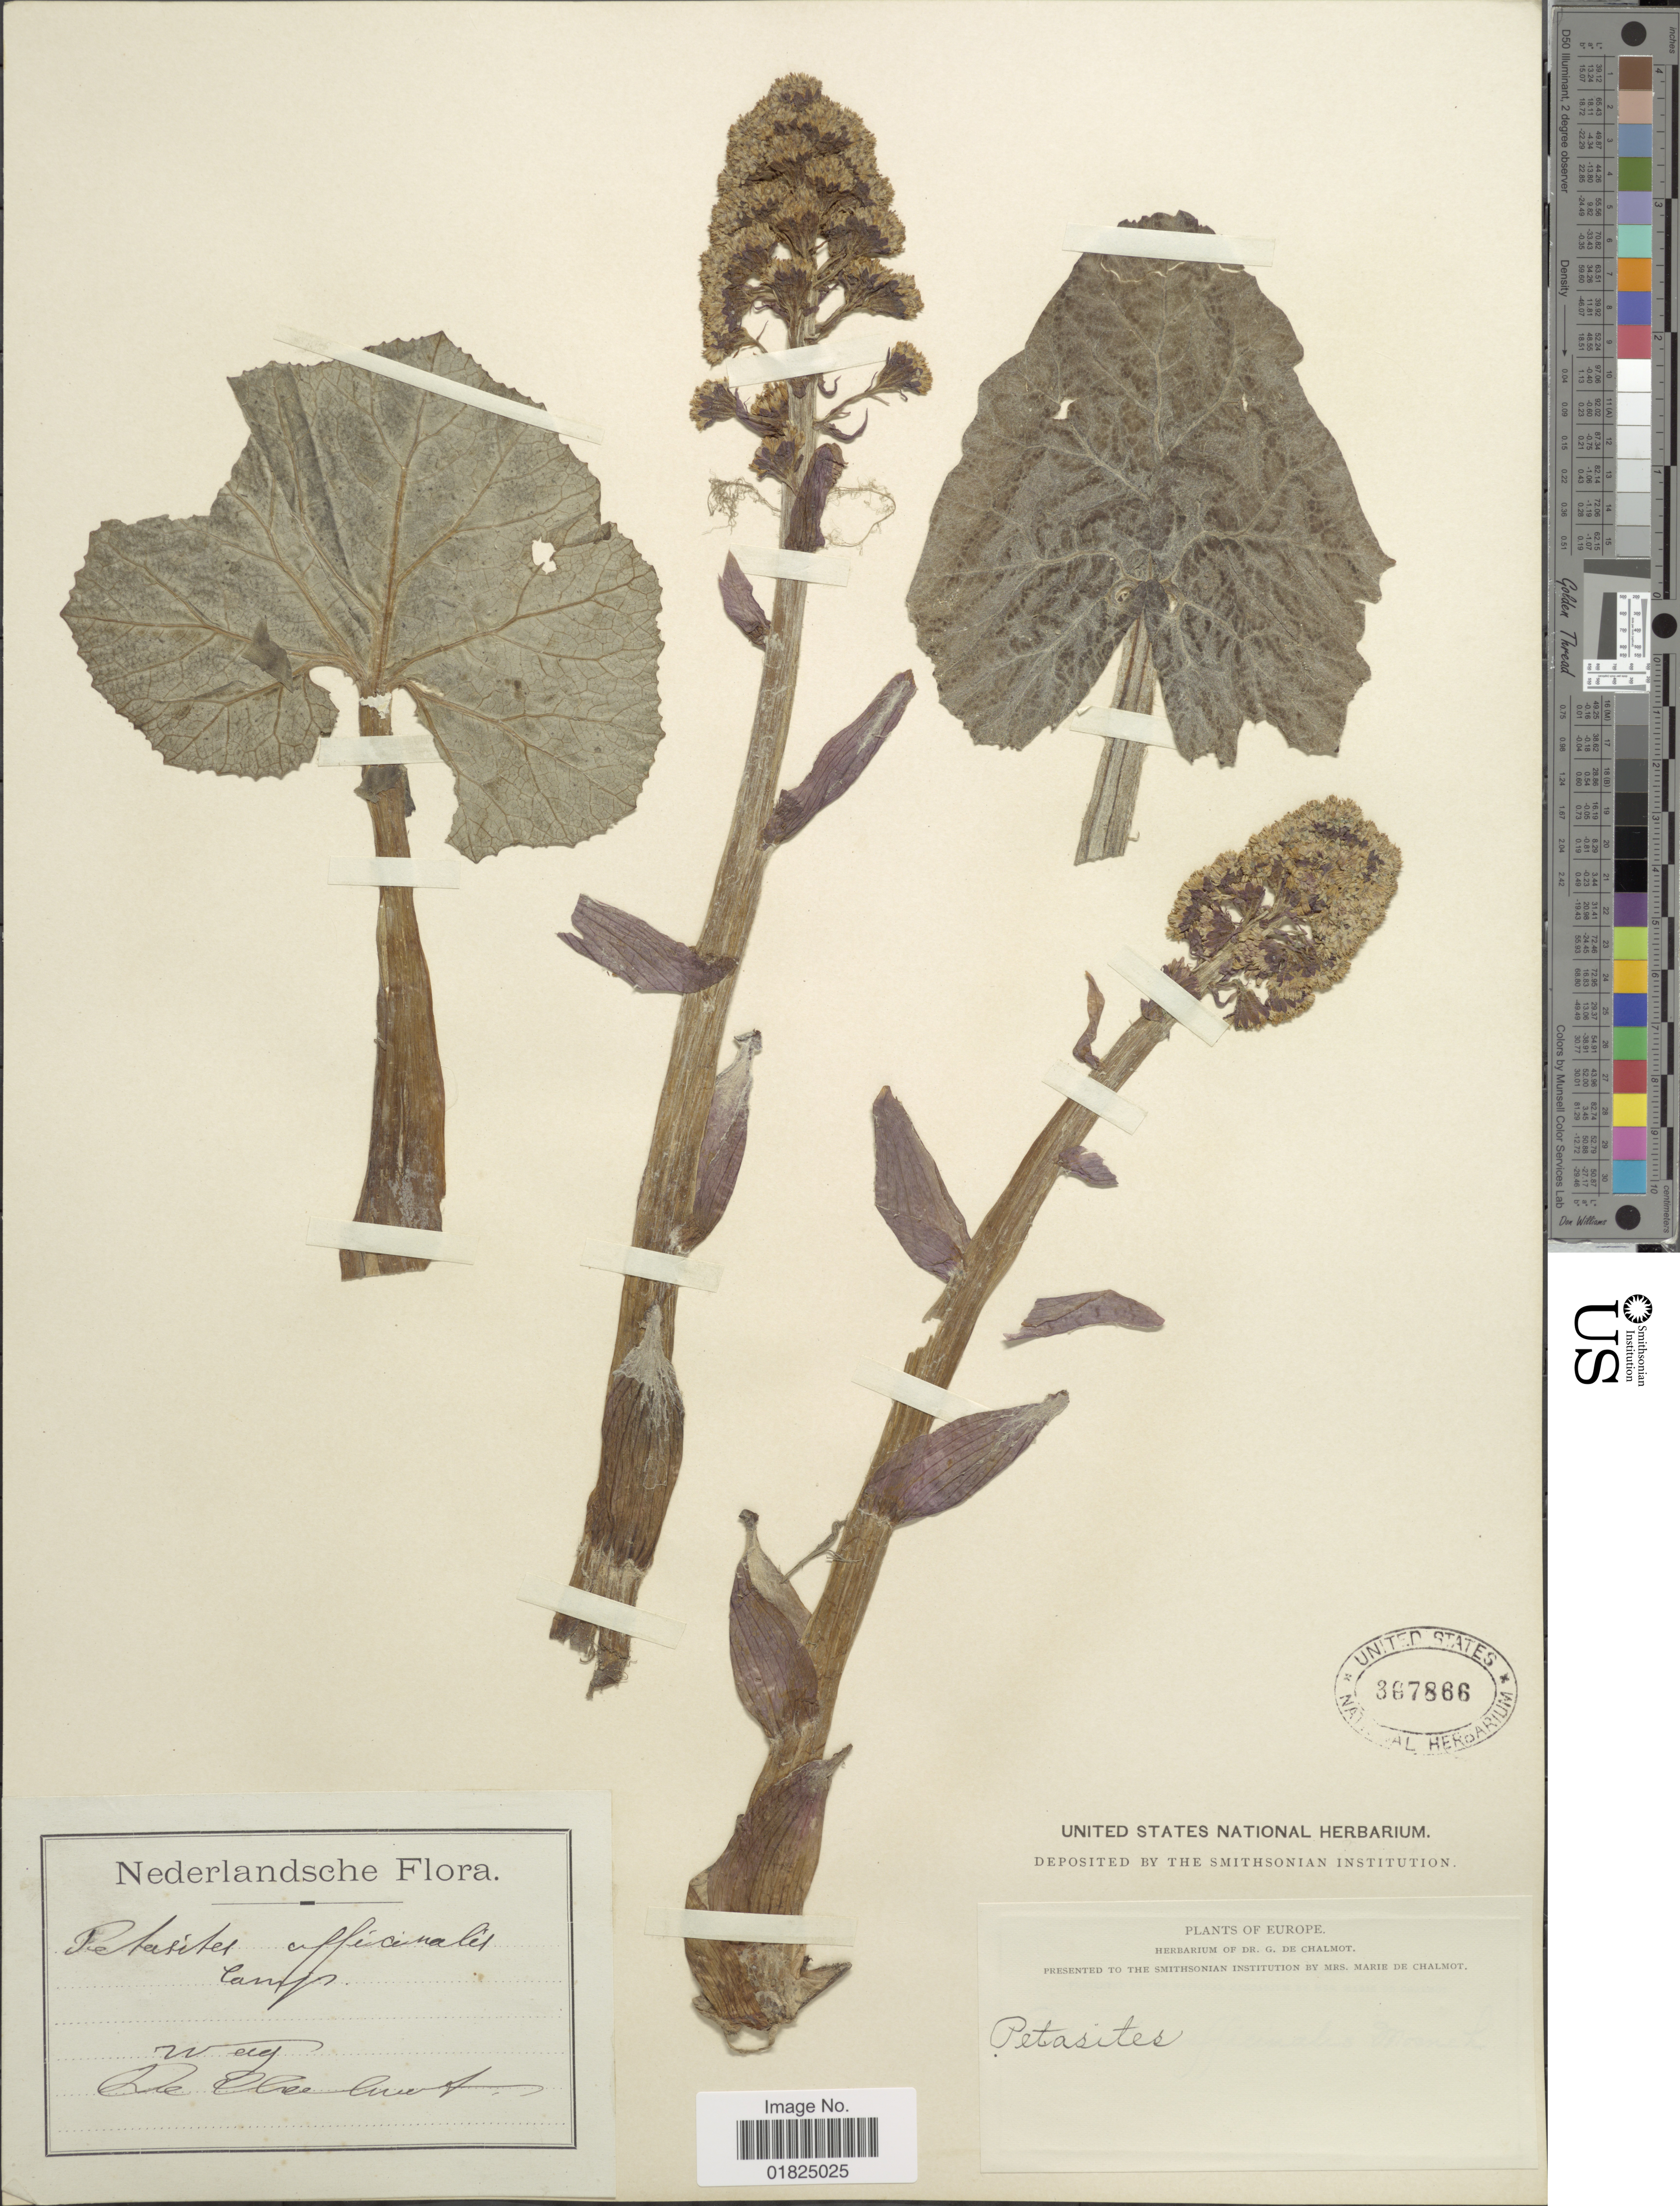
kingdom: Plantae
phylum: Tracheophyta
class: Magnoliopsida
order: Asterales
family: Asteraceae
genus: Petasites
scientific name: Petasites officinalis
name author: L.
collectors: G. de Chalmot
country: Netherlands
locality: W [illegible text]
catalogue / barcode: US 367866